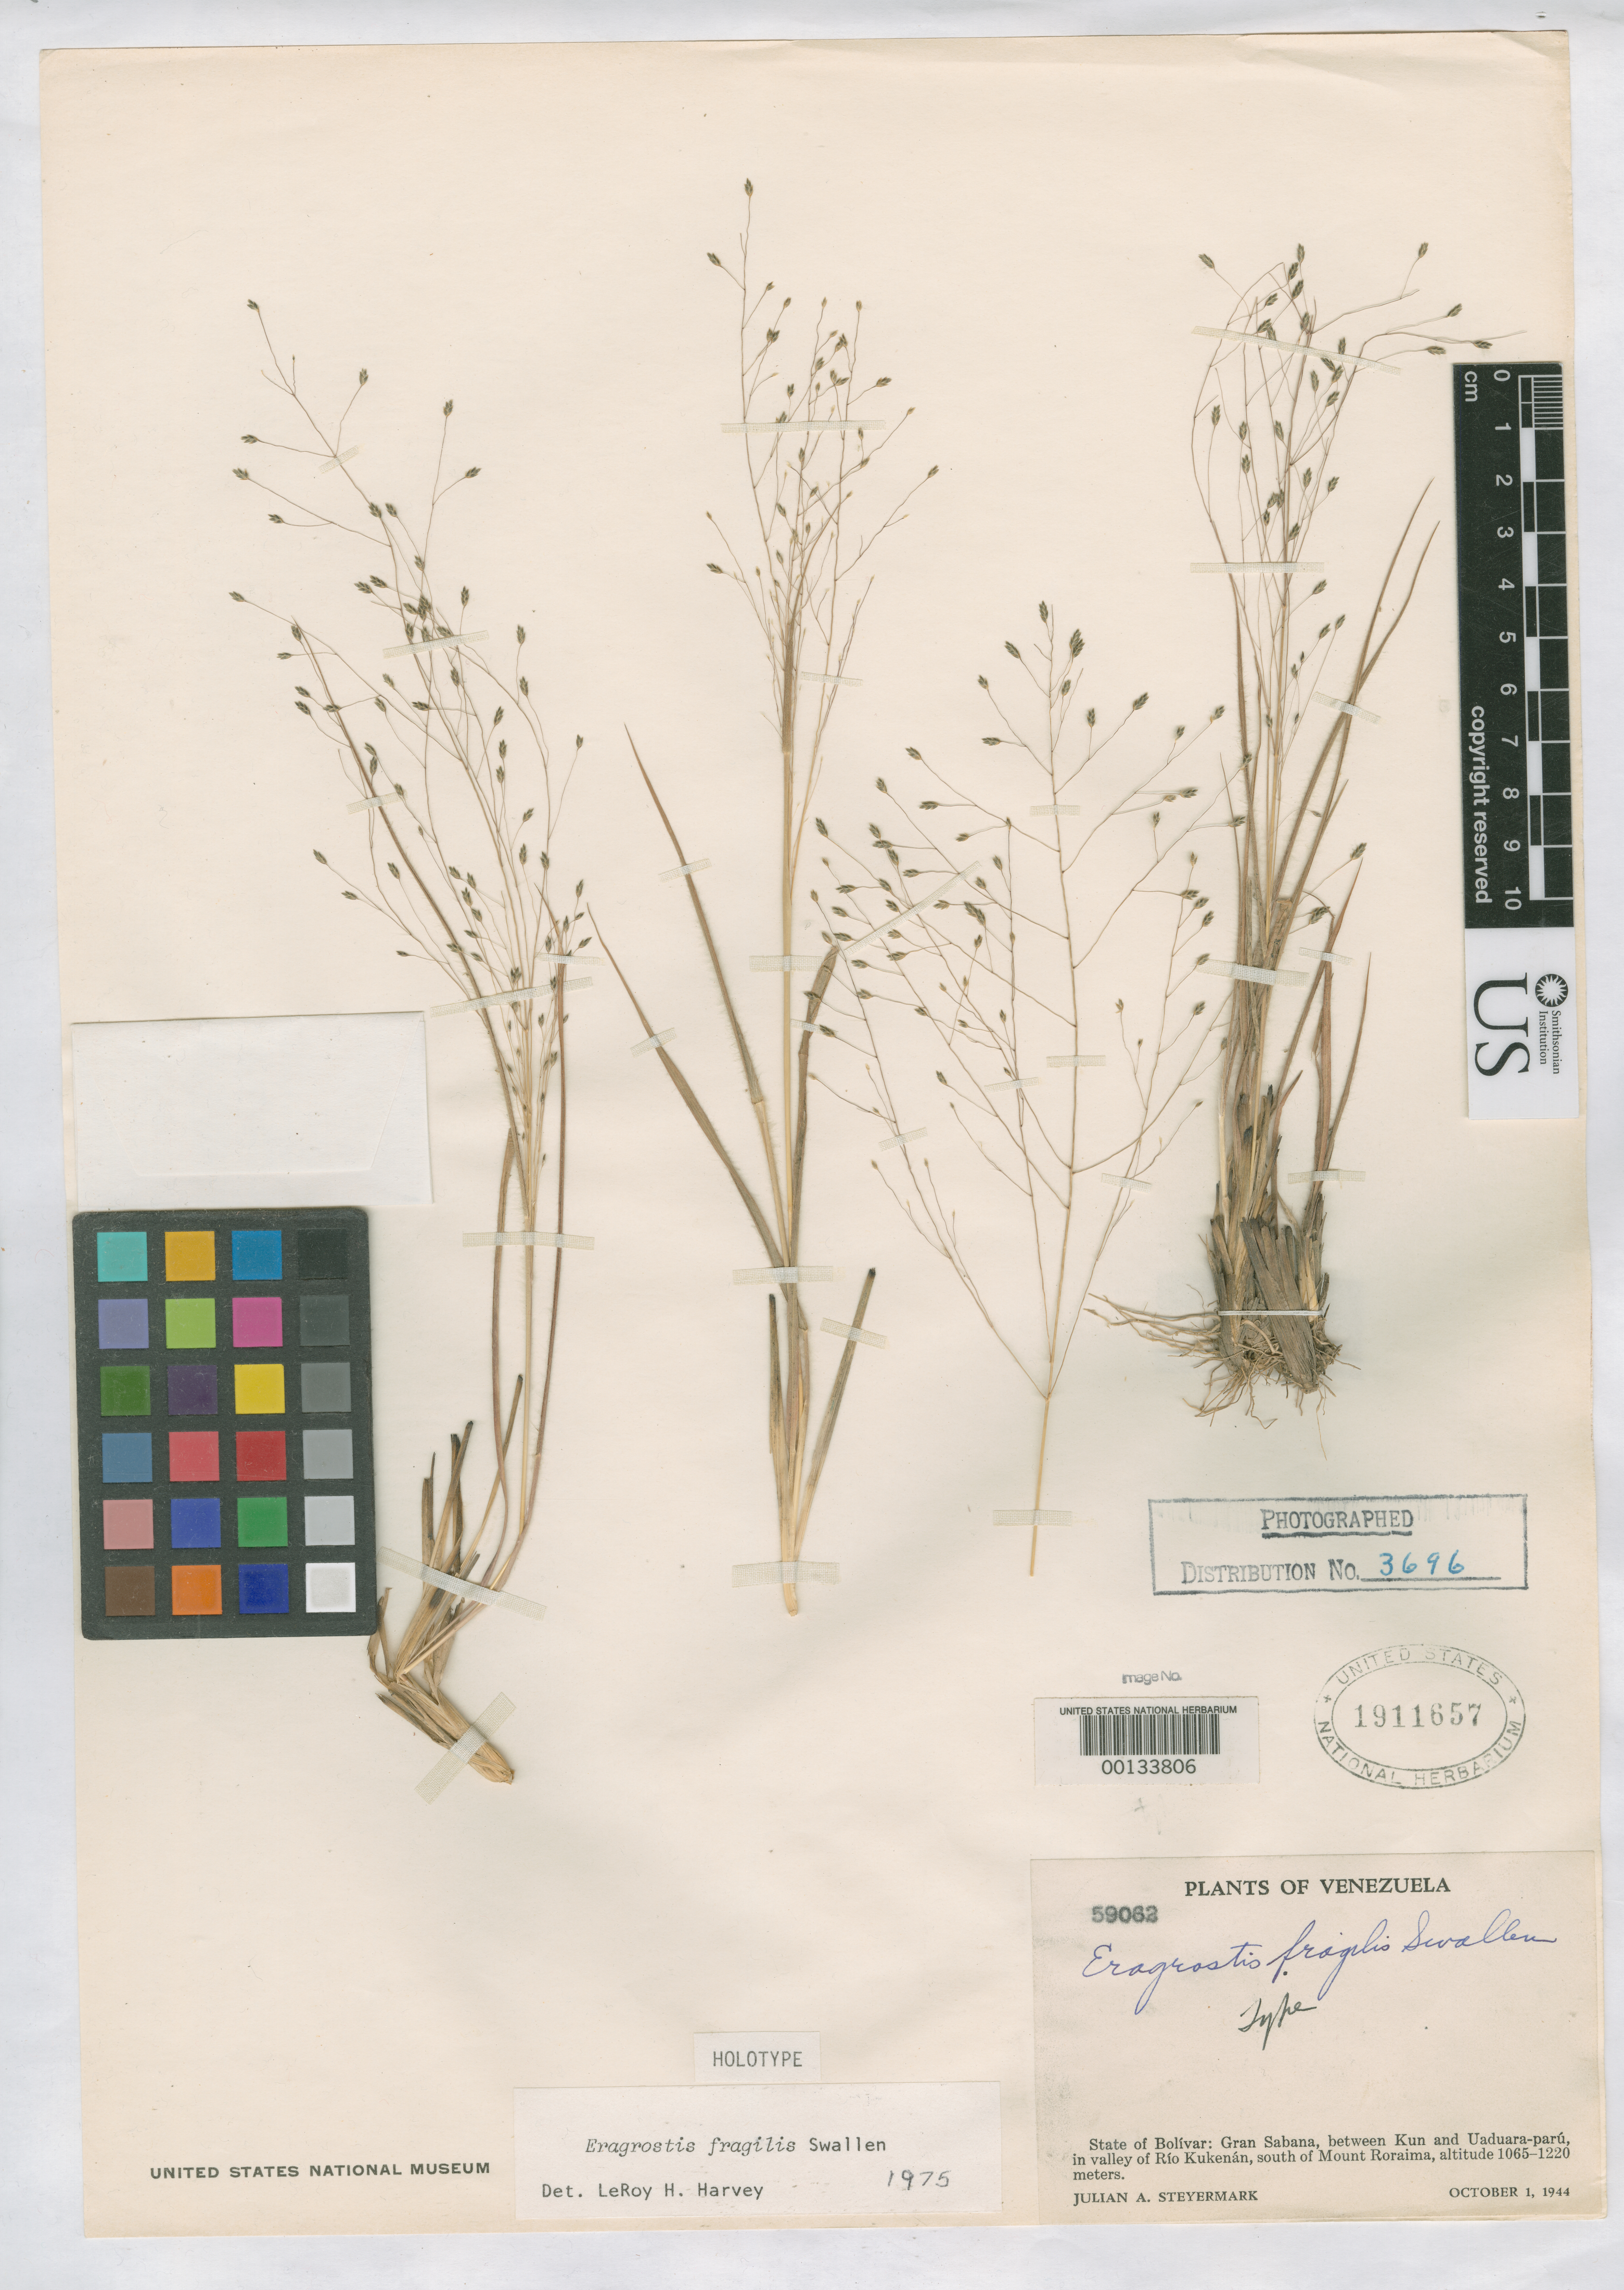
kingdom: Plantae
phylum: Tracheophyta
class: Liliopsida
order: Poales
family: Poaceae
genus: Eragrostis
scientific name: Eragrostis fragilis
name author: Swallen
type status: Holotype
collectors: J. Steyermark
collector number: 59062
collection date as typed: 01 Oct 1944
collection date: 1944-10-01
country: Venezuela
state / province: Bolivar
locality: Gran Sabana, between Kun & Uaduara-para, in valley of Rio Kukenan, s of Mt. Roraima.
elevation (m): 1065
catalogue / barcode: US 1911657